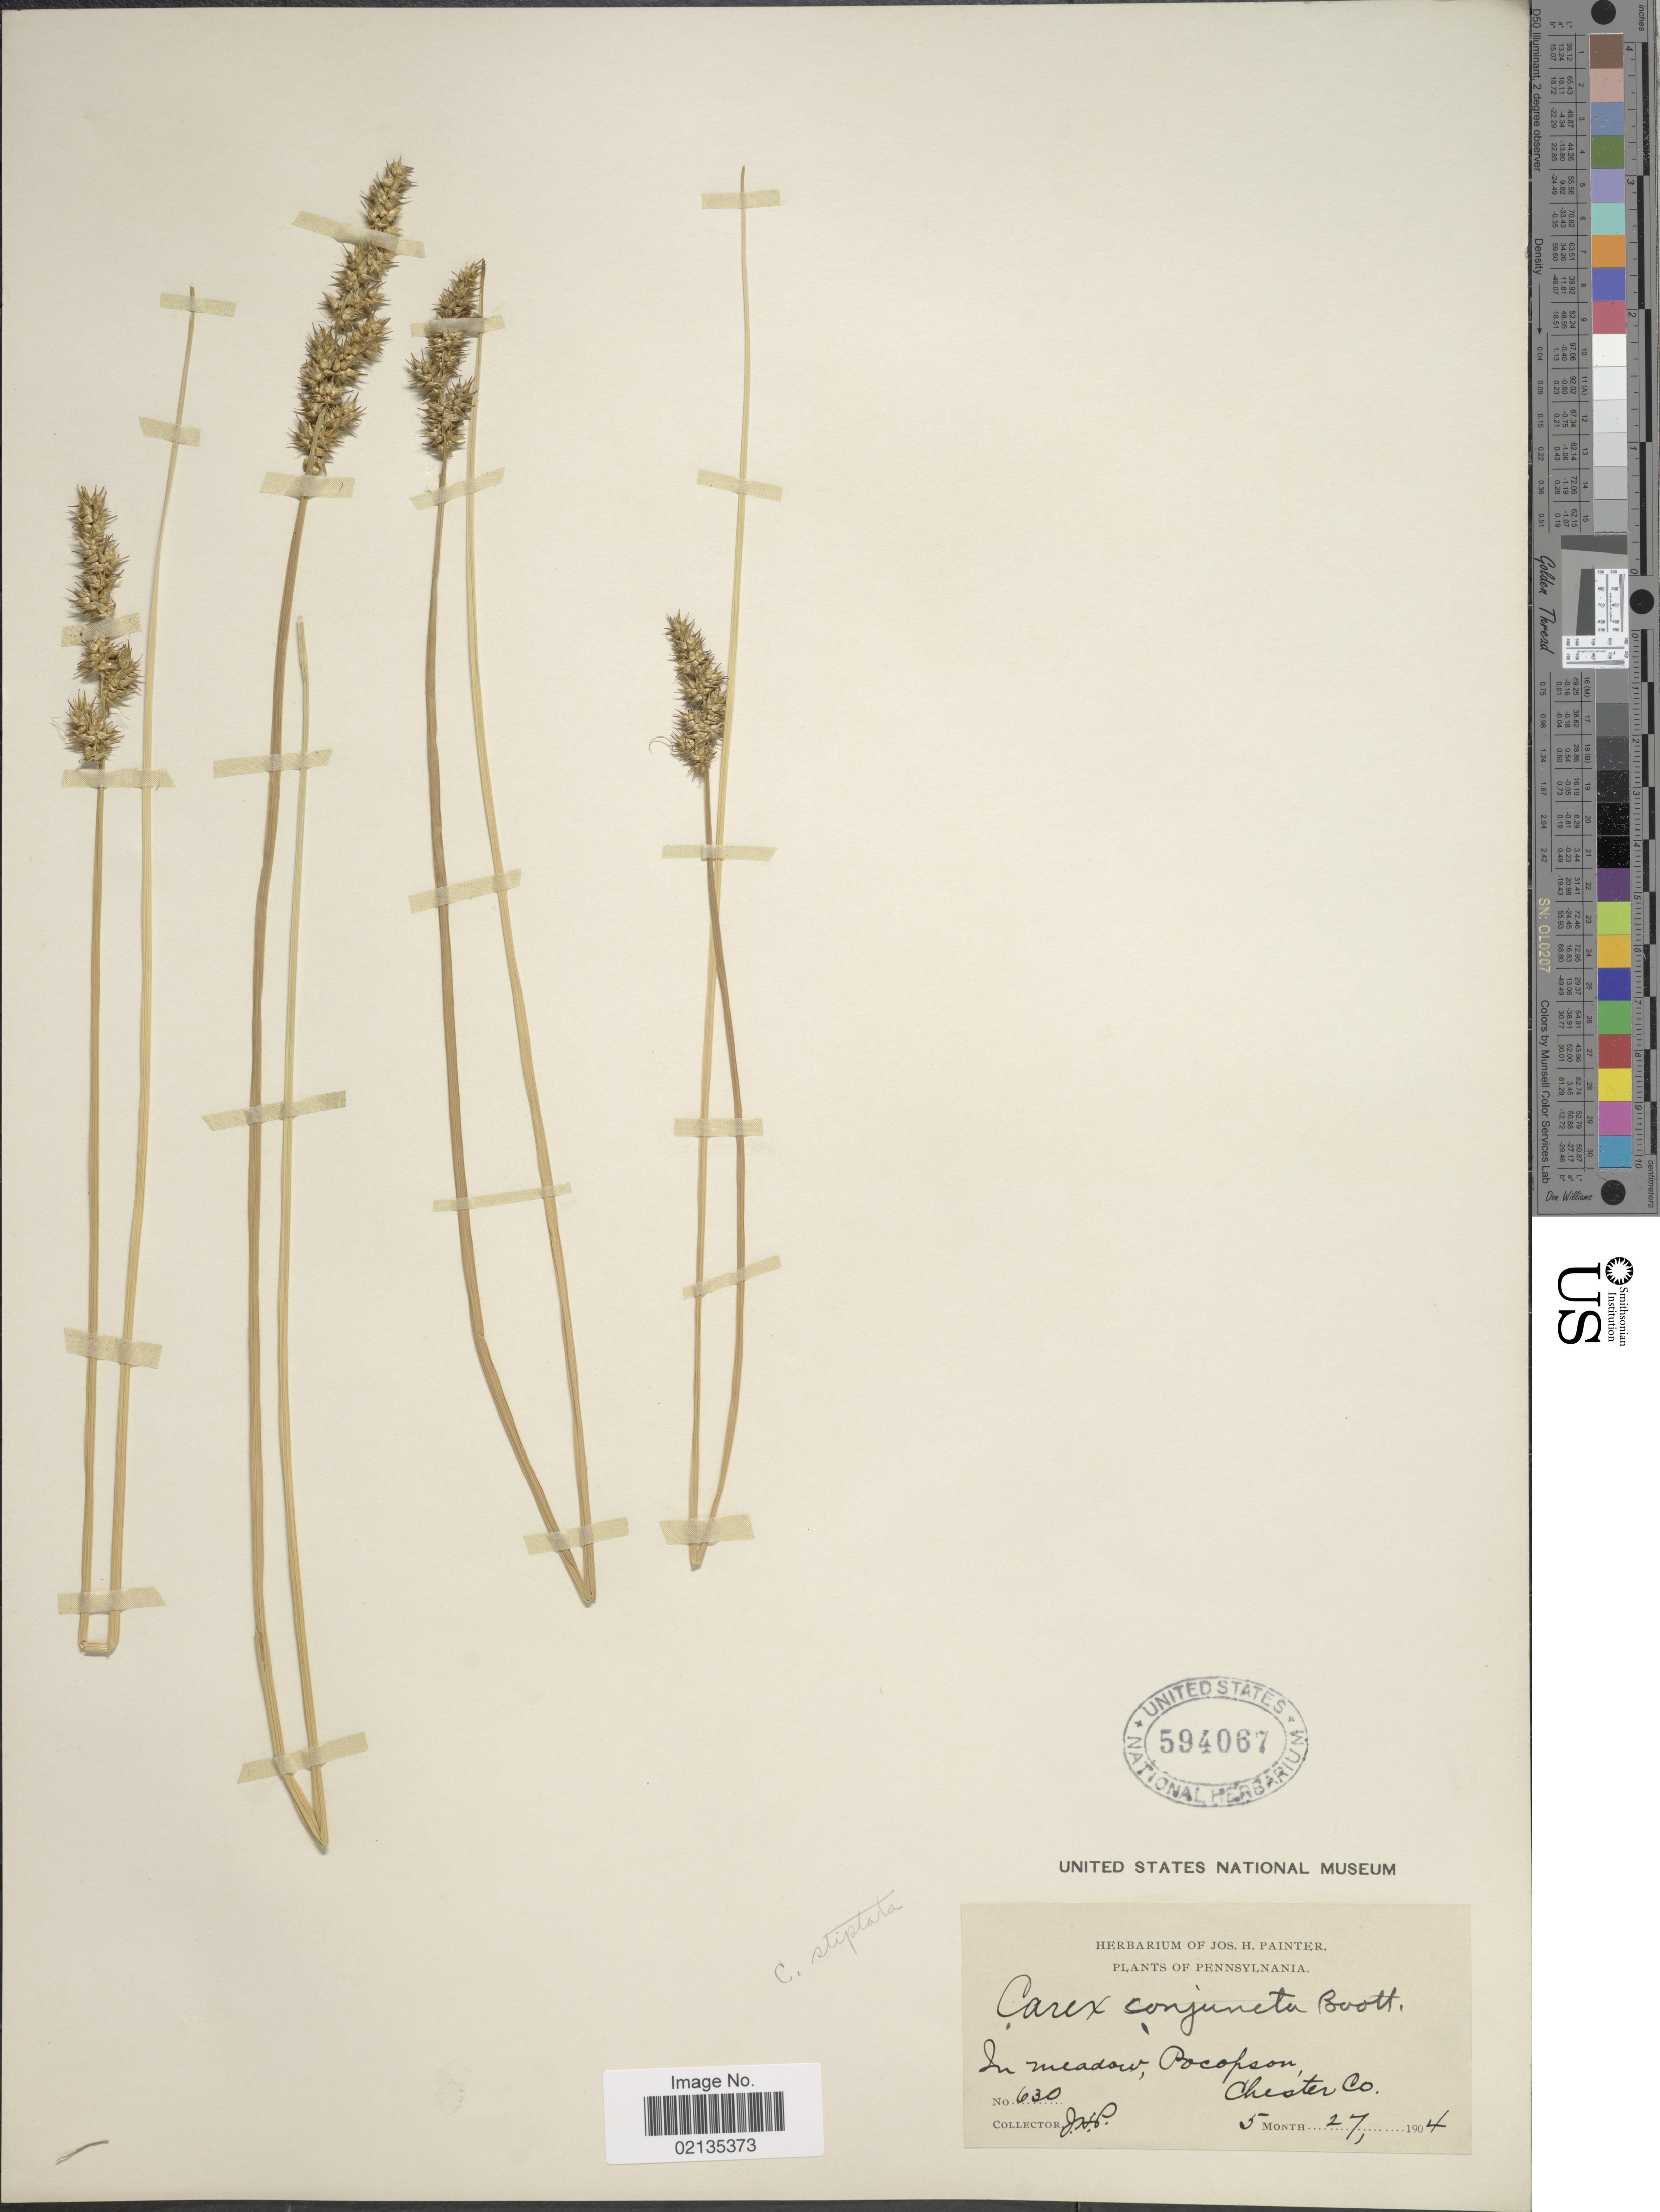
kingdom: Plantae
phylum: Tracheophyta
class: Liliopsida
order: Poales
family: Cyperaceae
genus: Carex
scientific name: Carex stipata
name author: Muhl. ex Willd.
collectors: J. H. Painter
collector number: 630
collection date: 1904-05-27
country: United States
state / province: Pennsylvania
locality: In meadow, Pocopson, Chester Co.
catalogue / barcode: US 594067